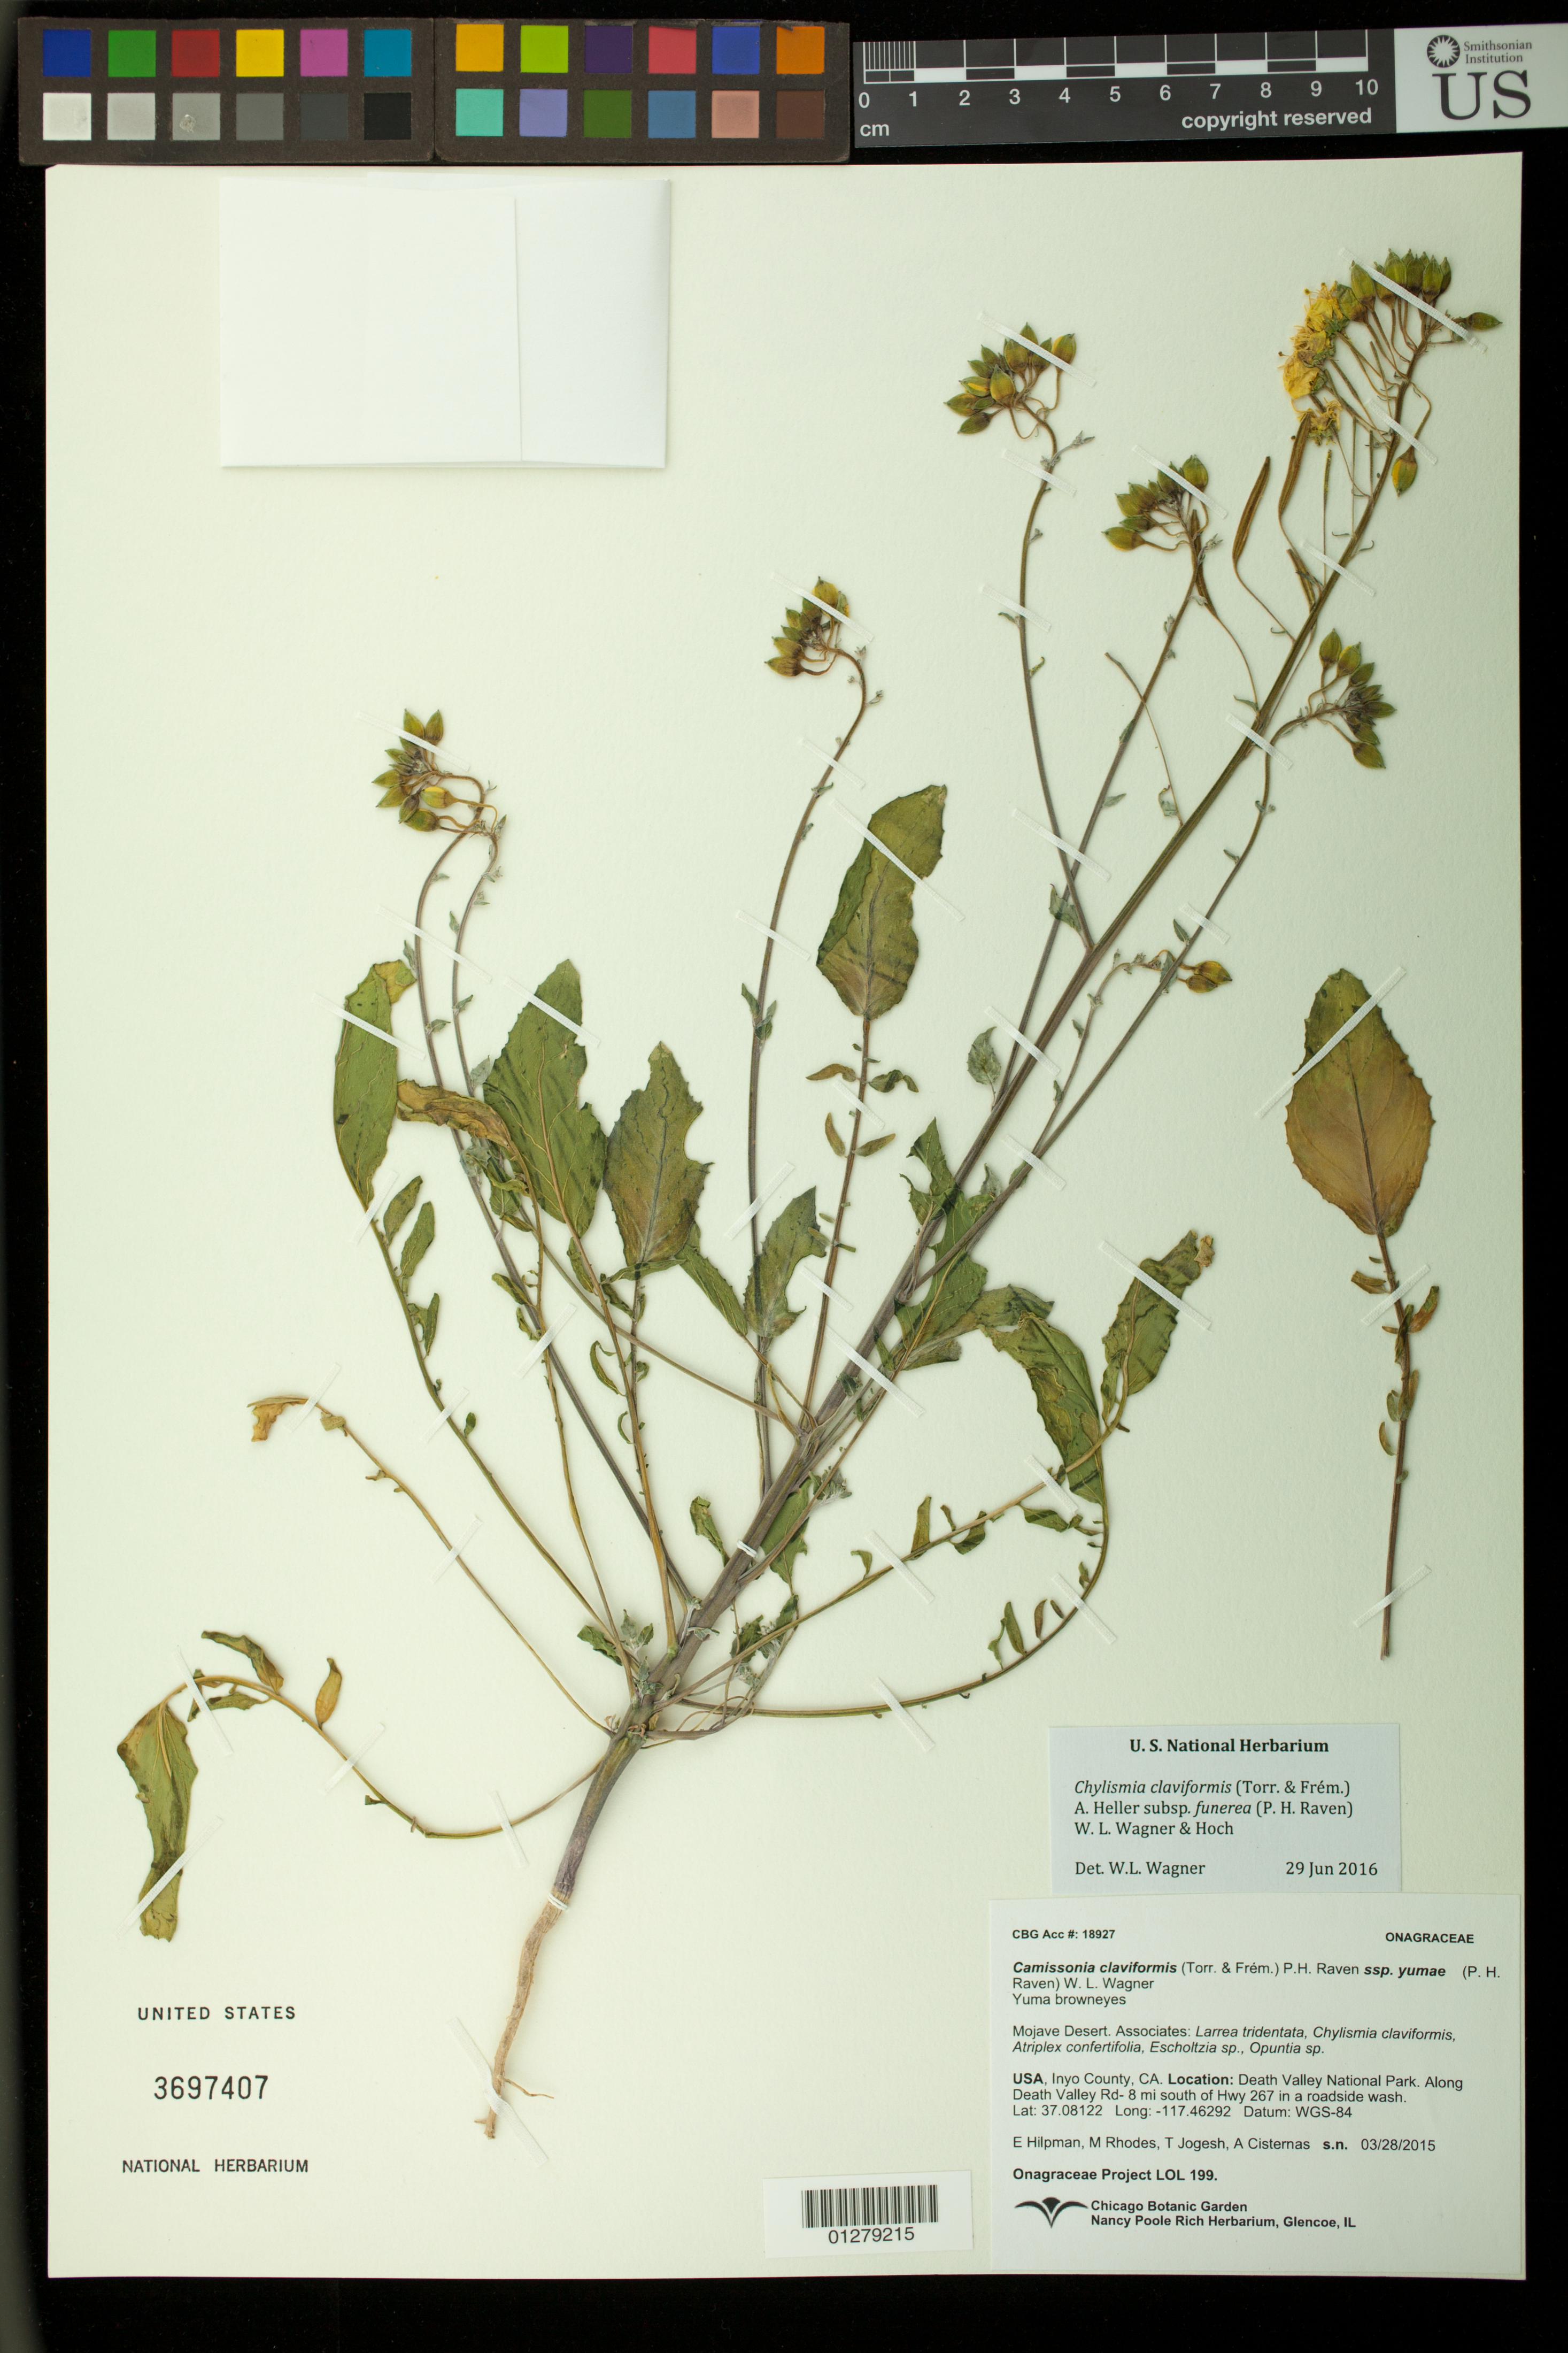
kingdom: Plantae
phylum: Tracheophyta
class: Magnoliopsida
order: Myrtales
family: Onagraceae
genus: Chylismia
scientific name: Chylismia claviformis subsp. funerea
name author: (P.H. Raven) W.L. Wagner & Hoch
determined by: Wagner, W. L., (BOT), Smithsonian Institution - National Museum of Natural History (UNITED STATES)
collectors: E. Hilpman, A. Cisternas, M. Rhodes & T. Jojesh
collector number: LOL 199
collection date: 2015-03-28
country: United States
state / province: California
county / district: Inyo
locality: Along Death Valley Rd- 8 mi south of Hwy 267 in a roadside wash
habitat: Mojave Desert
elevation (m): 870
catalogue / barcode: US 3697407